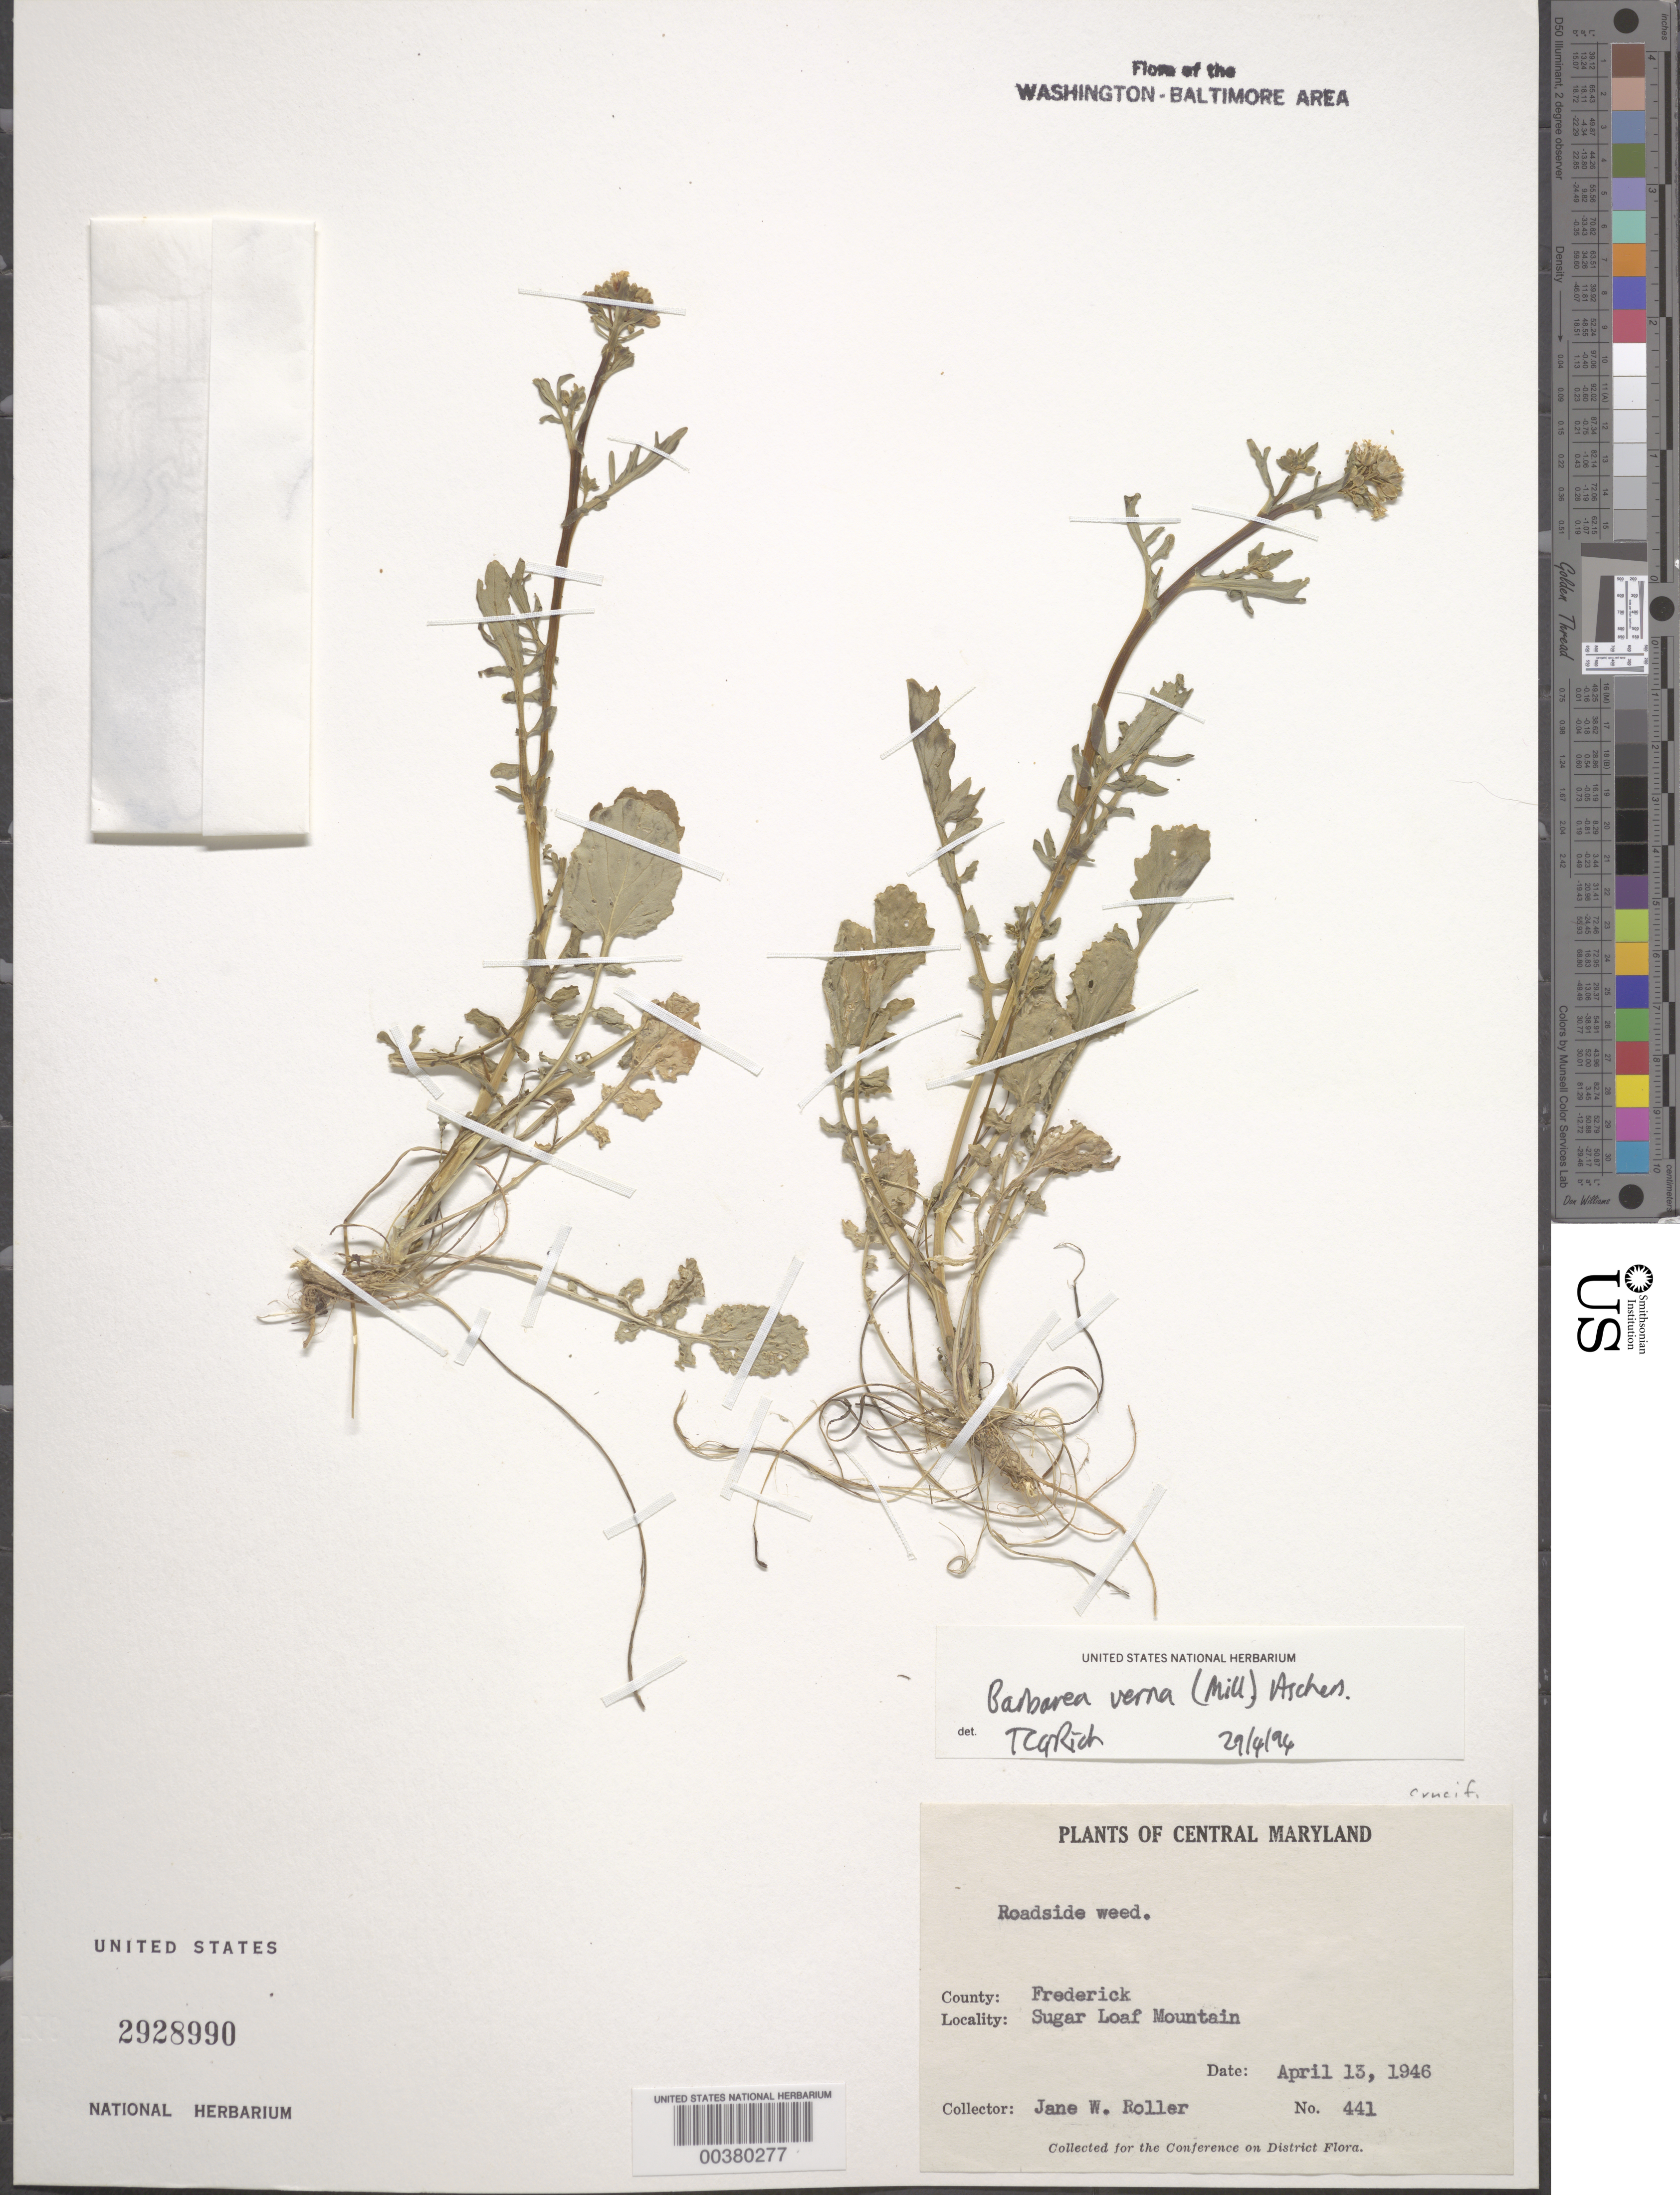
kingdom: Plantae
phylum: Tracheophyta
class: Magnoliopsida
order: Brassicales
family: Brassicaceae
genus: Barbarea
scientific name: Barbarea verna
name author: (Mill.) Asch.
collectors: J. W. Roller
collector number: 441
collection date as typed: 13 Apr 1946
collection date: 1946-04-13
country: United States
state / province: Maryland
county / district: Frederick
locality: Sugar Loaf Mountain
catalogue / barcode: US 2928990